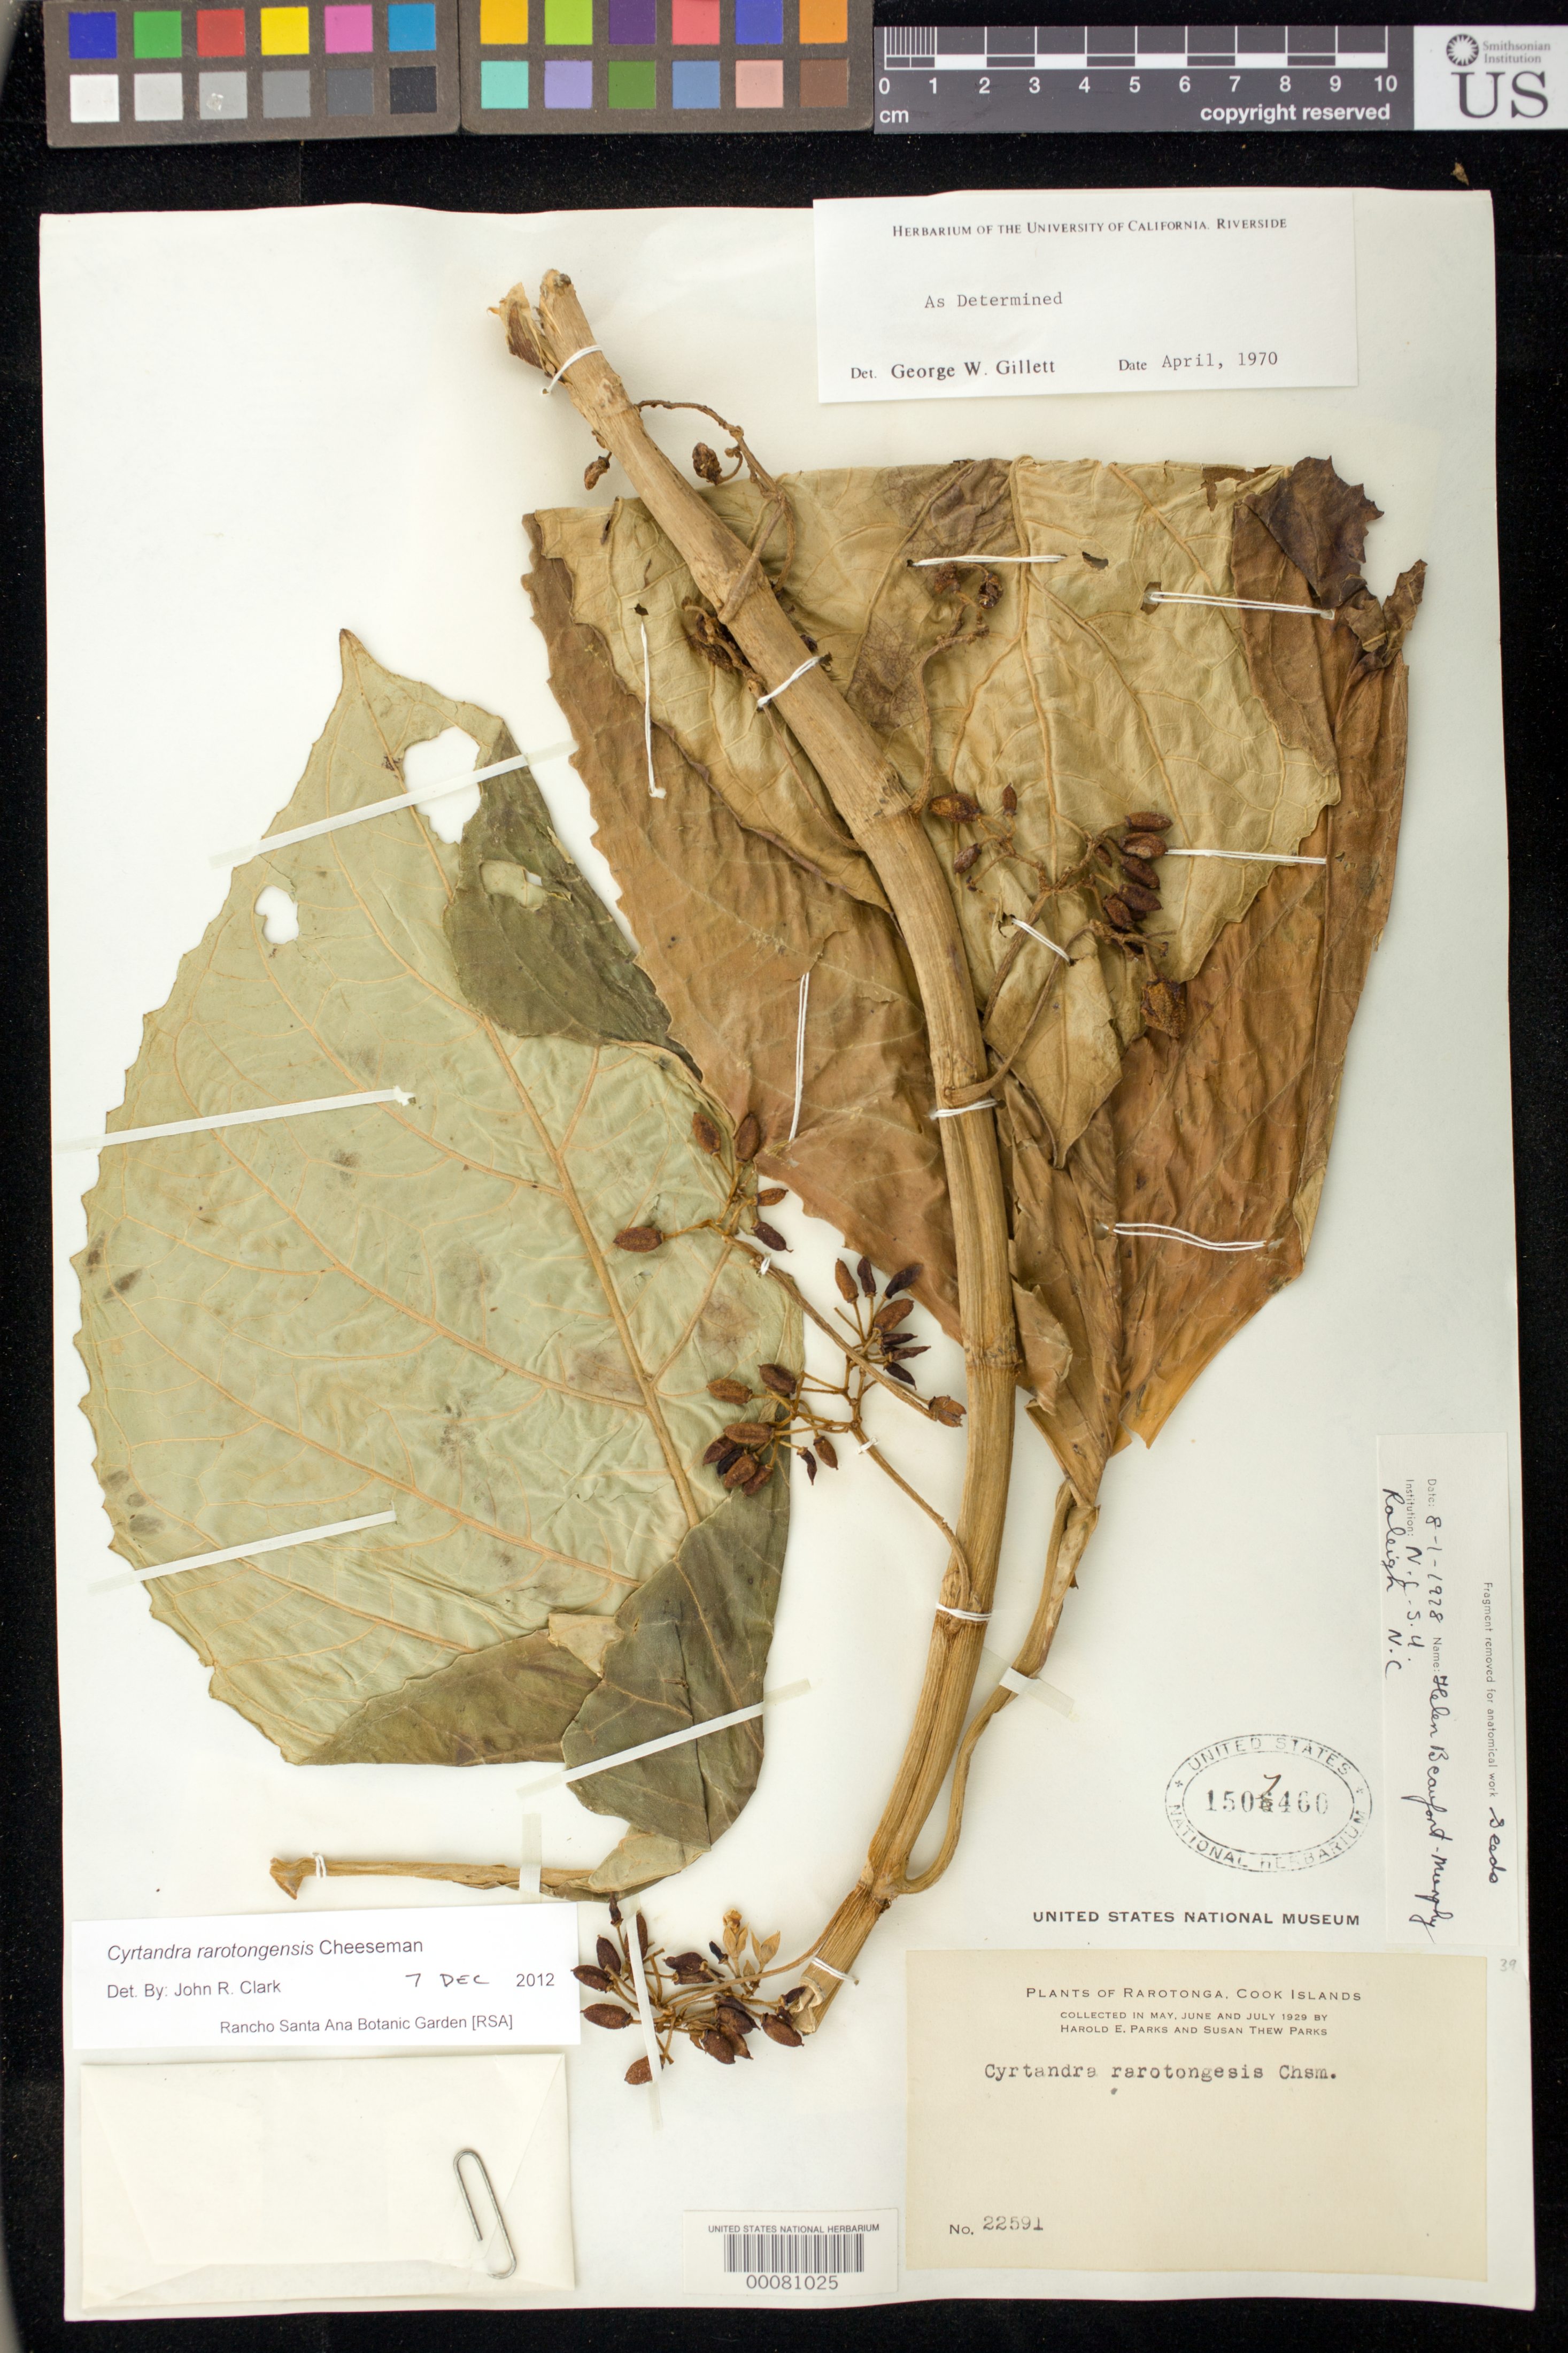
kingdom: Plantae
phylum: Tracheophyta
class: Magnoliopsida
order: Lamiales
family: Gesneriaceae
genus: Cyrtandra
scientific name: Cyrtandra rarotongensis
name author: Cheeseman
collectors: H. E. Parks & S. Parks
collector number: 22591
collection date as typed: May-Jul 1929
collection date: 1929-05/1929-07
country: Cook Islands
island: Rarotonga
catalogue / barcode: US 1507460